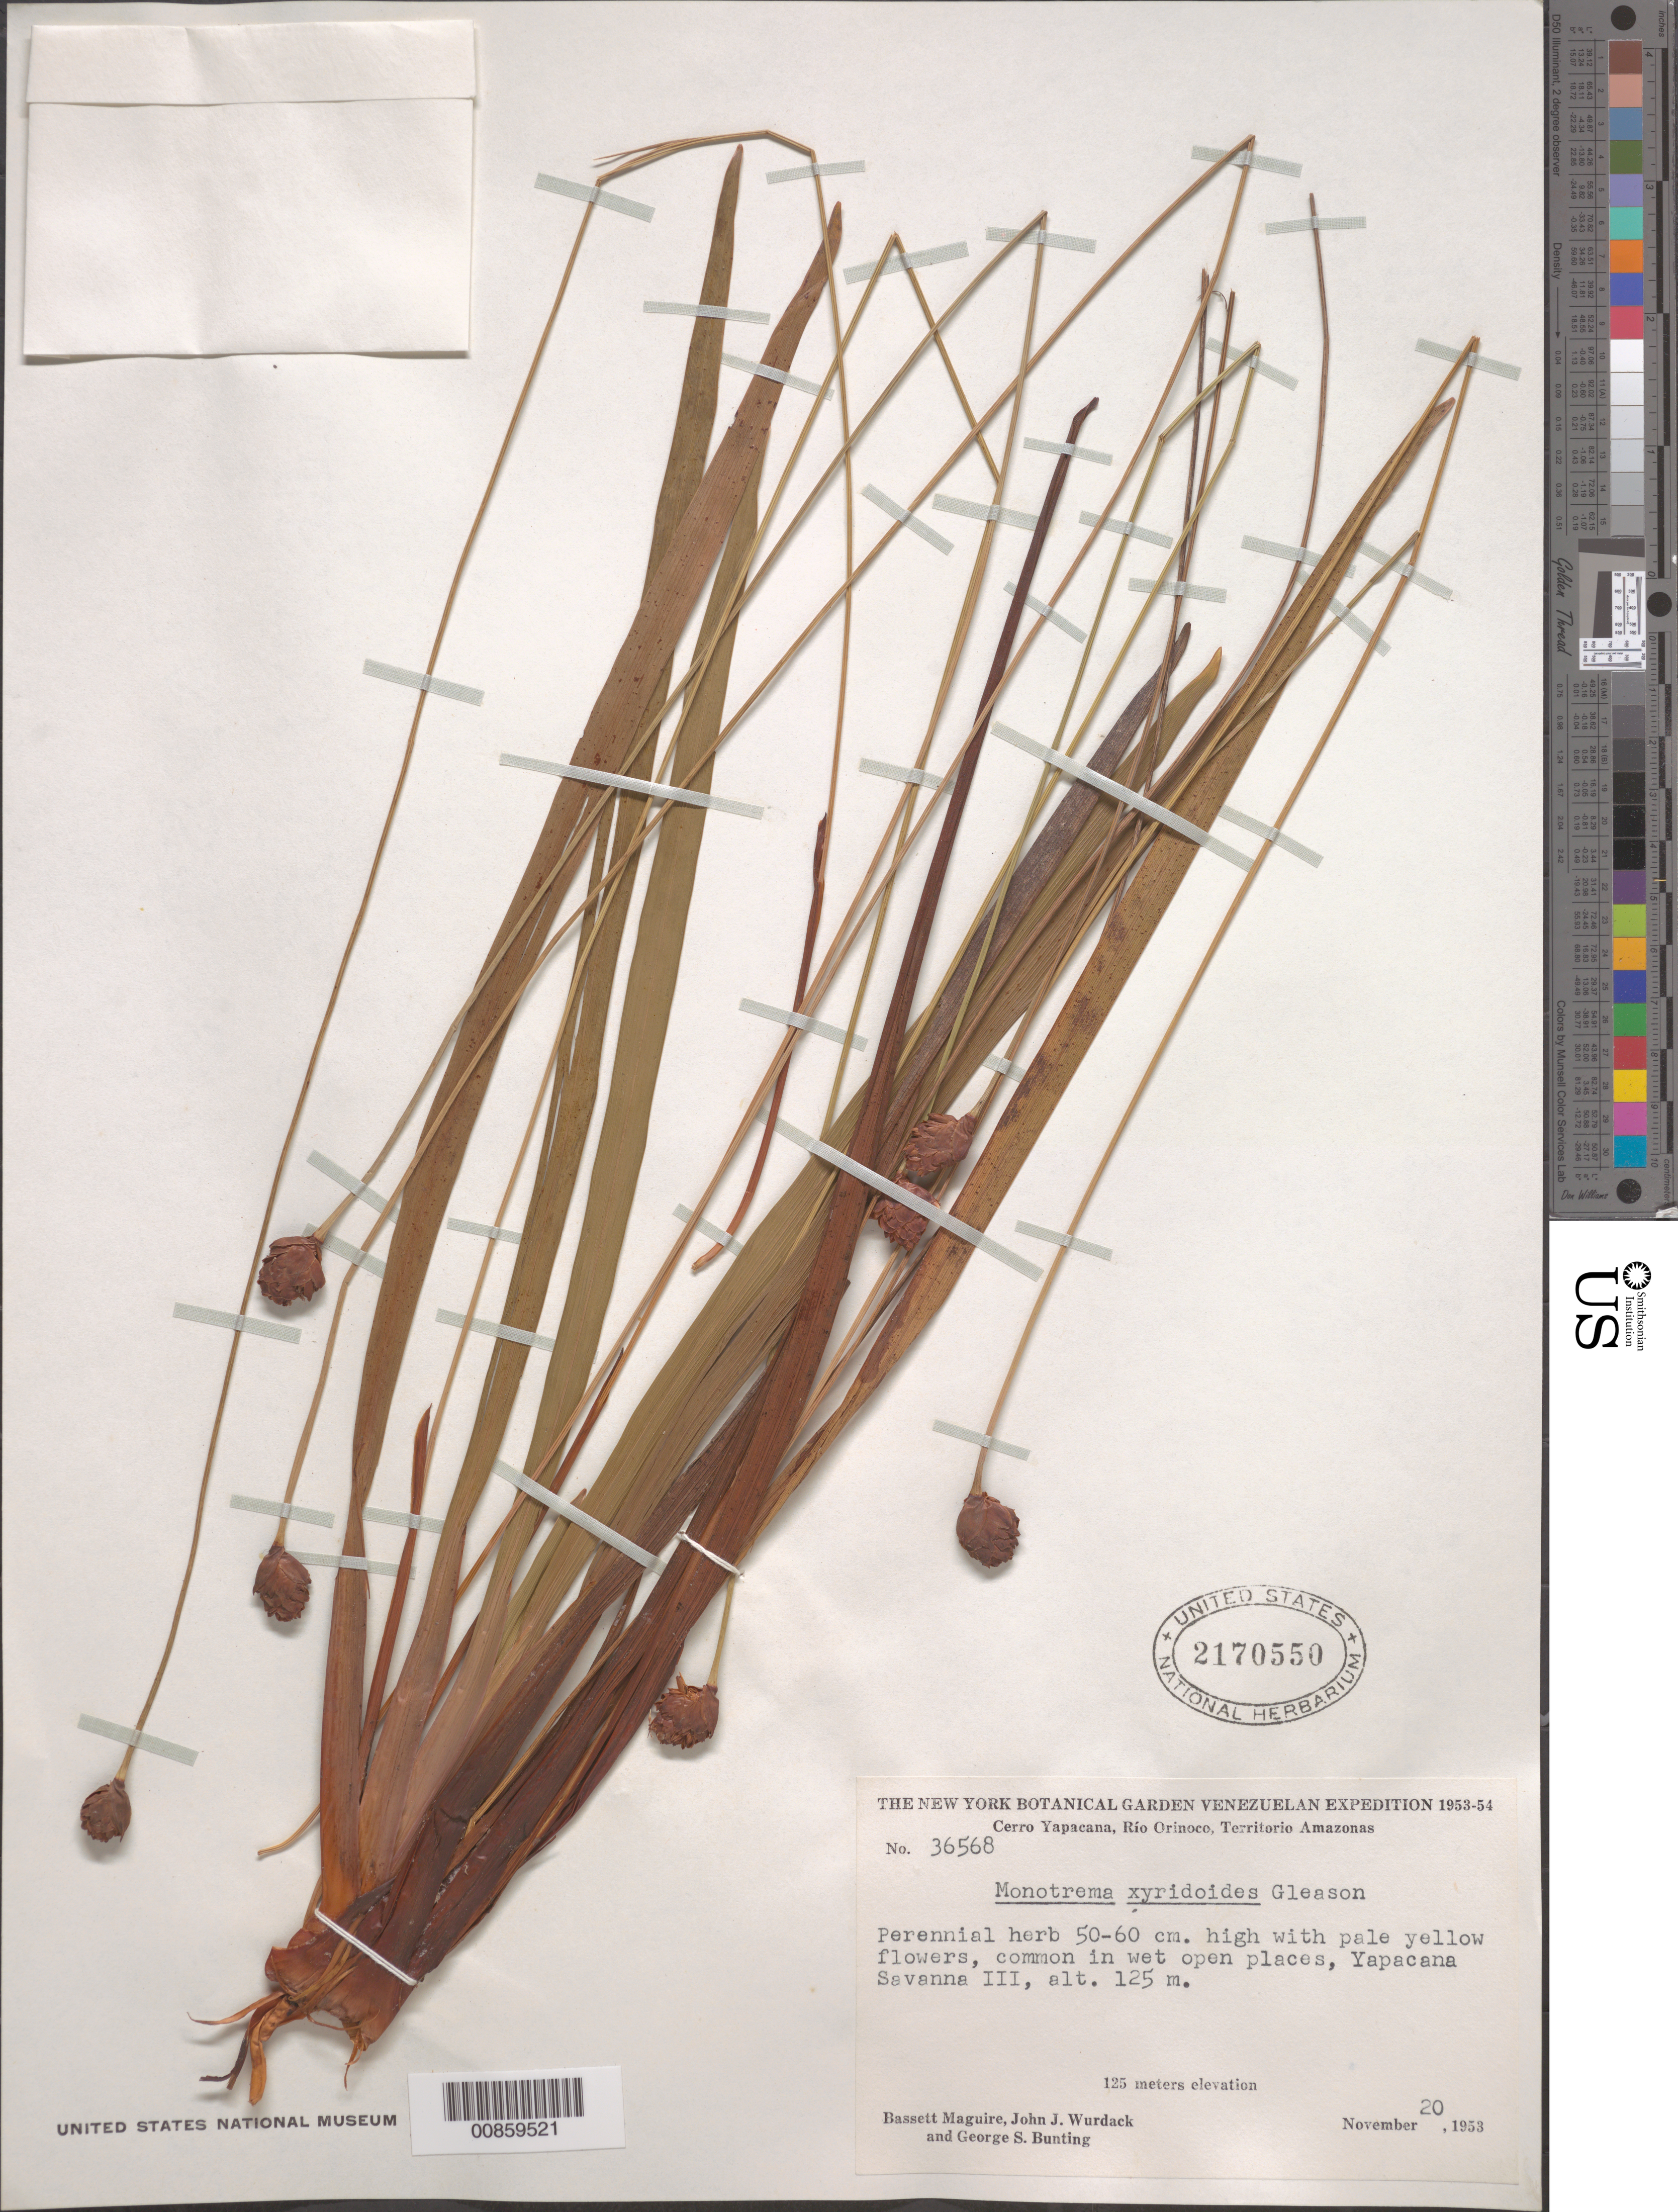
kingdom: Plantae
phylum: Tracheophyta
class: Liliopsida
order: Poales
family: Rapateaceae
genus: Monotrema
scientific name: Monotrema xyridoides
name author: Gleason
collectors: B. Maguire, J. J. Wurdack & G. S. Bunting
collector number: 36568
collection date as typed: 20-Nov-53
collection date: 1953-11-20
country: Venezuela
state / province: Amazonas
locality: Río Orinoco, Cerro Yapacána, savanna No. 3, north side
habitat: Savanna; wet open places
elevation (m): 125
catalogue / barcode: US 2170550